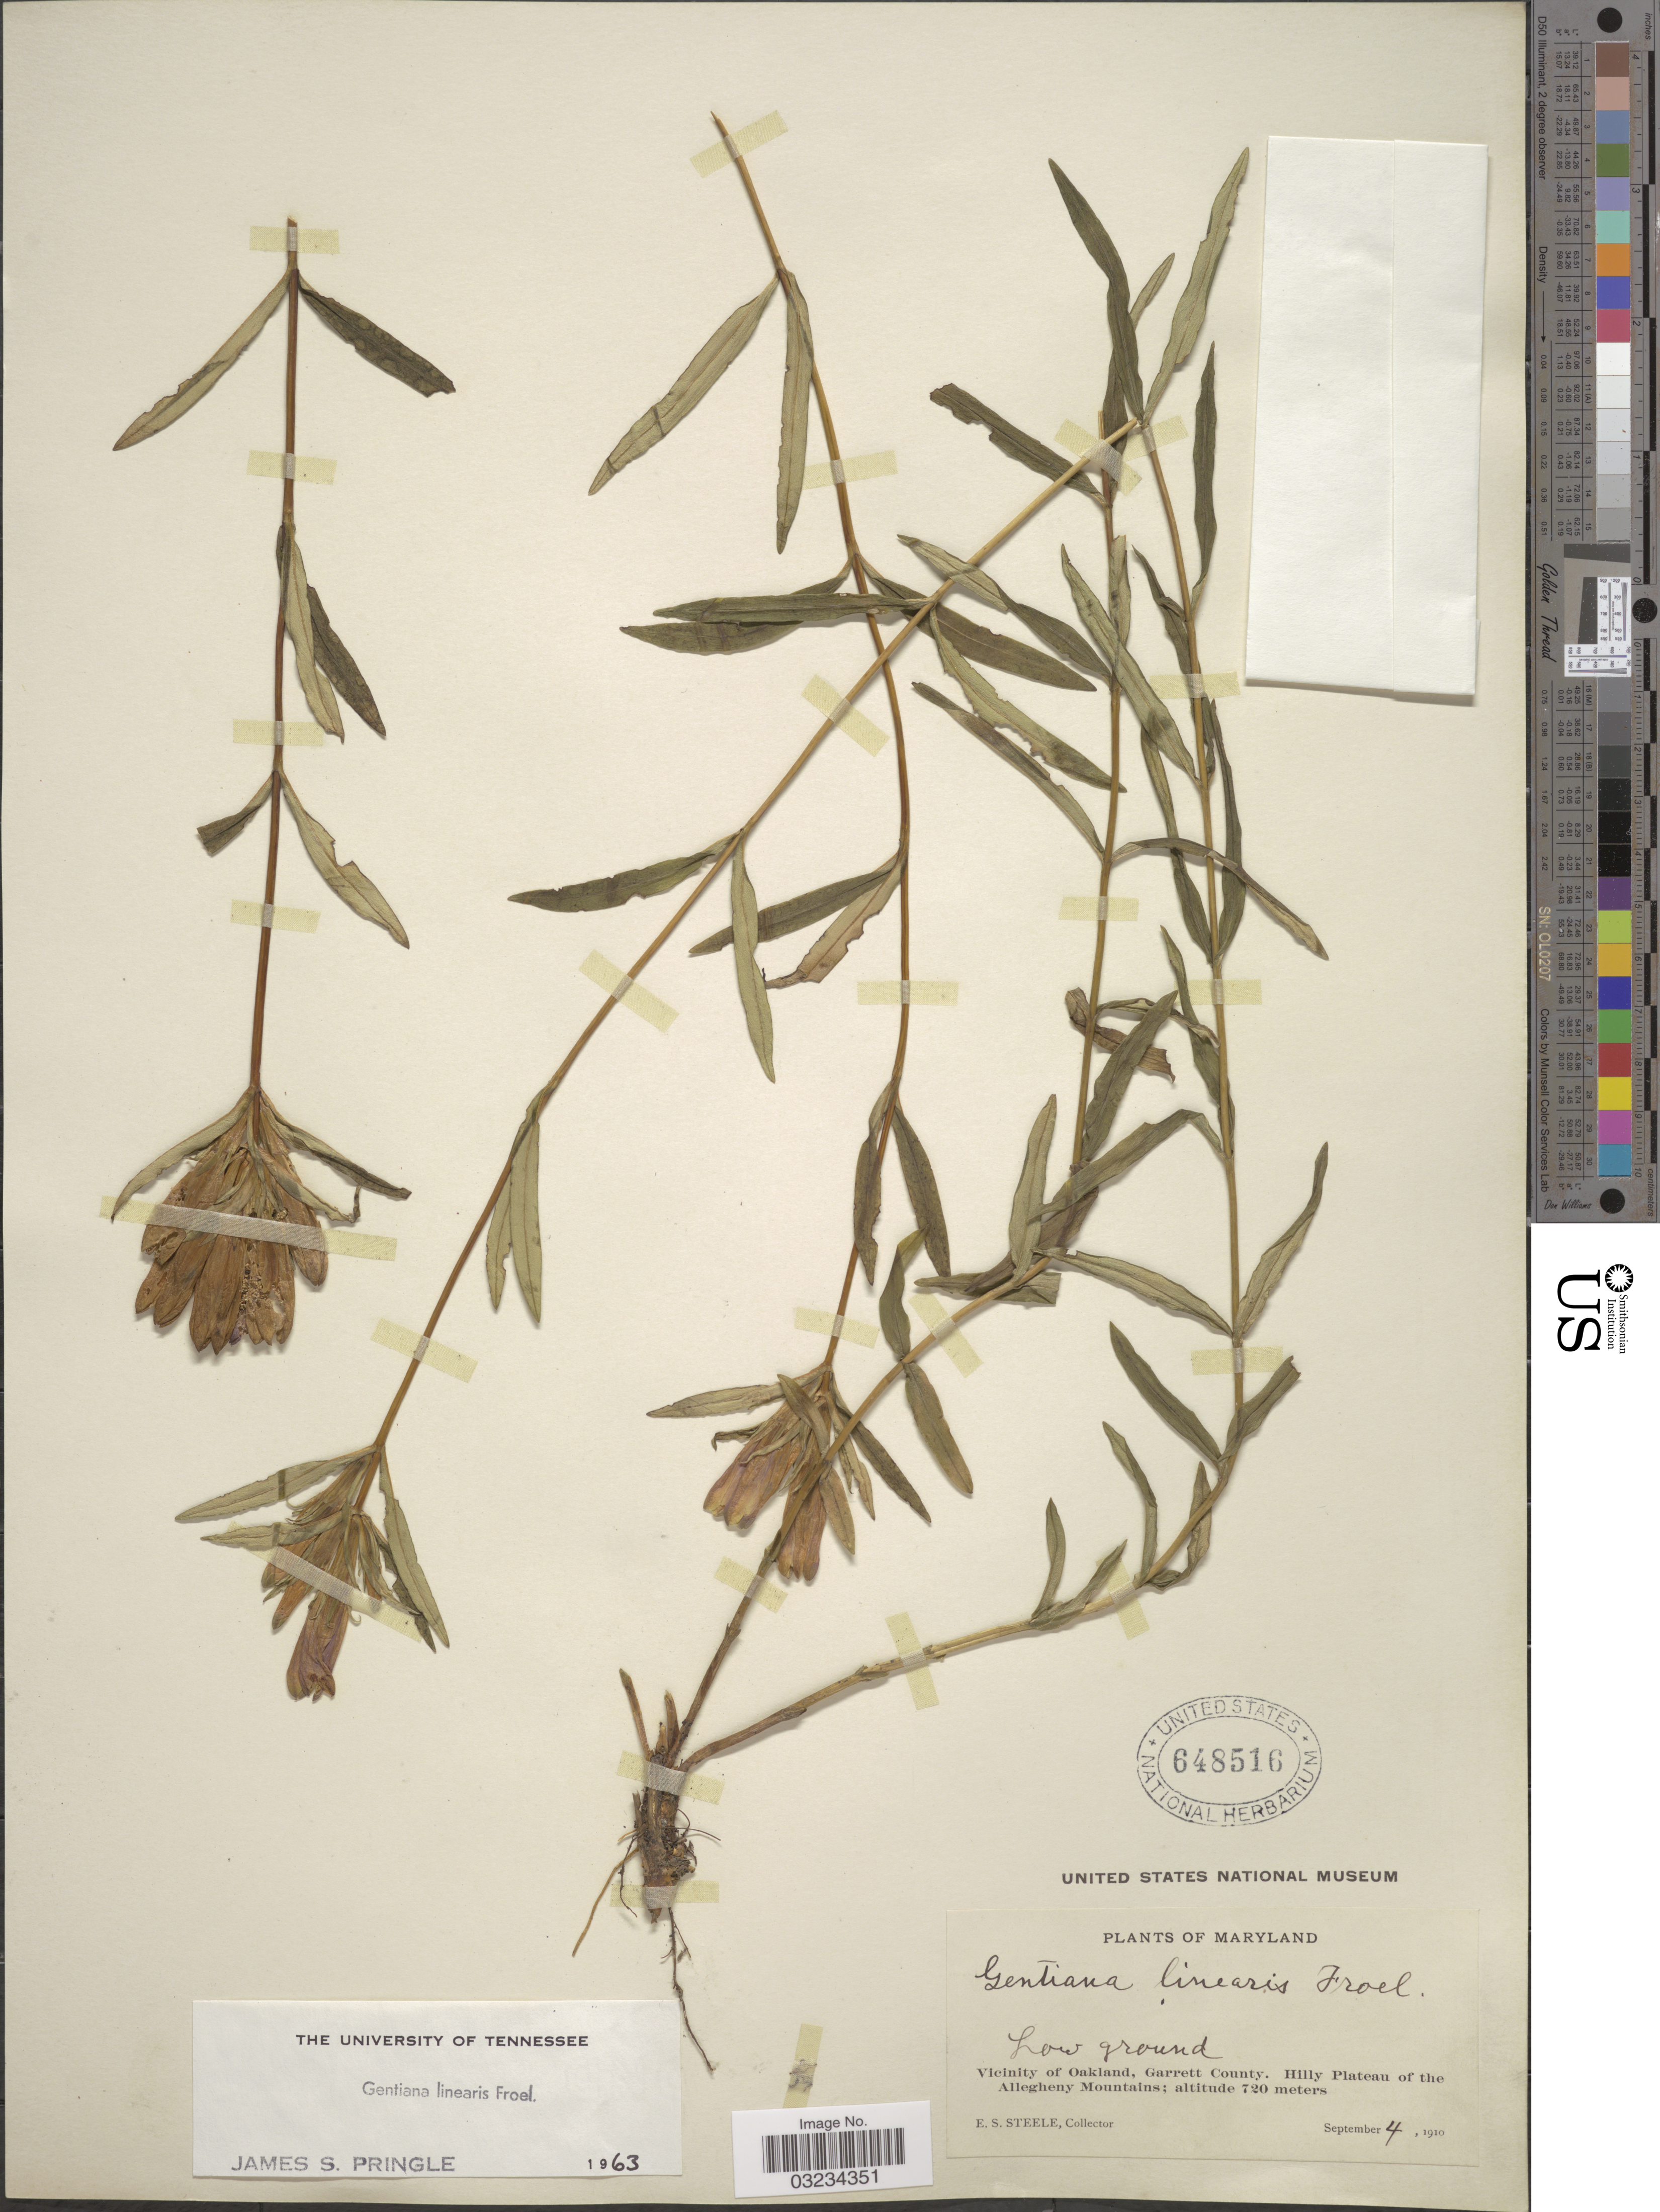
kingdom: Plantae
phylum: Tracheophyta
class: Magnoliopsida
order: Gentianales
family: Gentianaceae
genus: Gentiana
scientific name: Gentiana linearis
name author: Froel.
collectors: E. Steele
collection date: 1910-09-04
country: United States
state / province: Maryland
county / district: Garrett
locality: Vicinity of Oakland, Garrett County. Hilly Plateau of the Allegheny Mountains.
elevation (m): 720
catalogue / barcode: US 648516